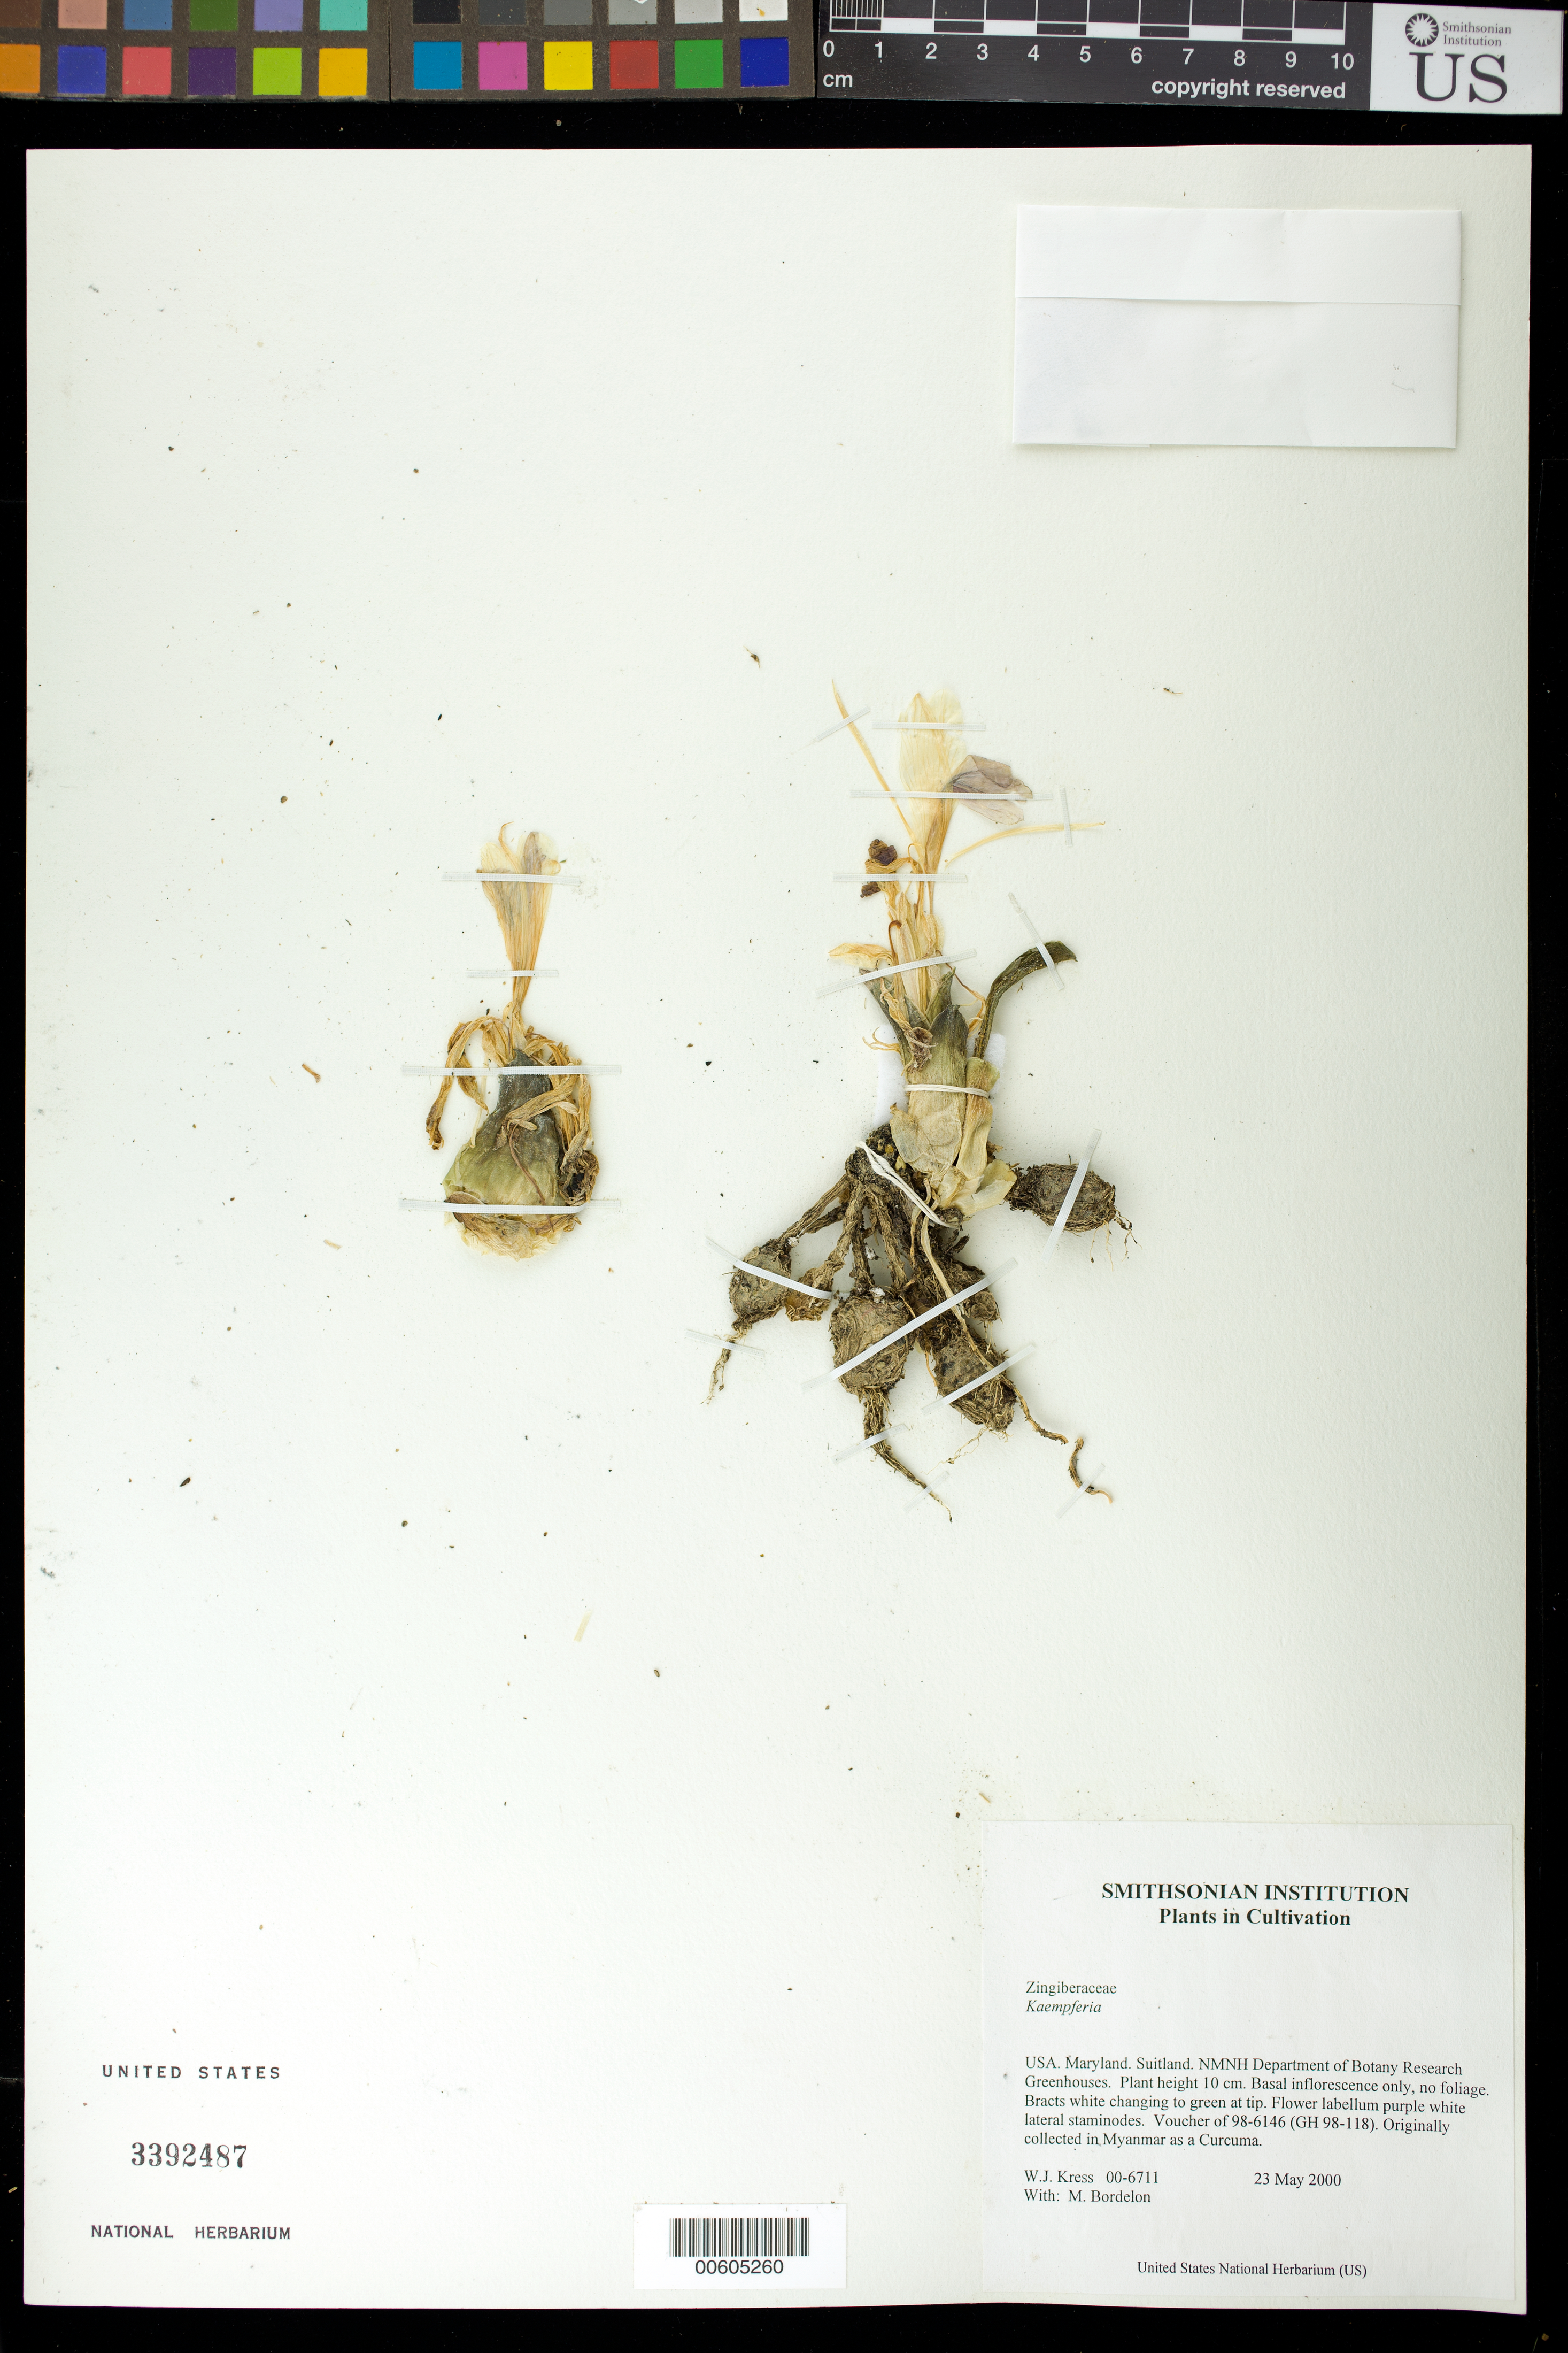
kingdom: Plantae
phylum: Tracheophyta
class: Liliopsida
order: Zingiberales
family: Zingiberaceae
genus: Kaempferia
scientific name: Kaempferia sp.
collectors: W. J. Kress & M. Bordelon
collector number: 00-6711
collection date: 2000-05-23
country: United States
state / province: Maryland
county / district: Prince George's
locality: NMNH Botany Research Greenhouses. Suitland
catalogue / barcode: US 3392487